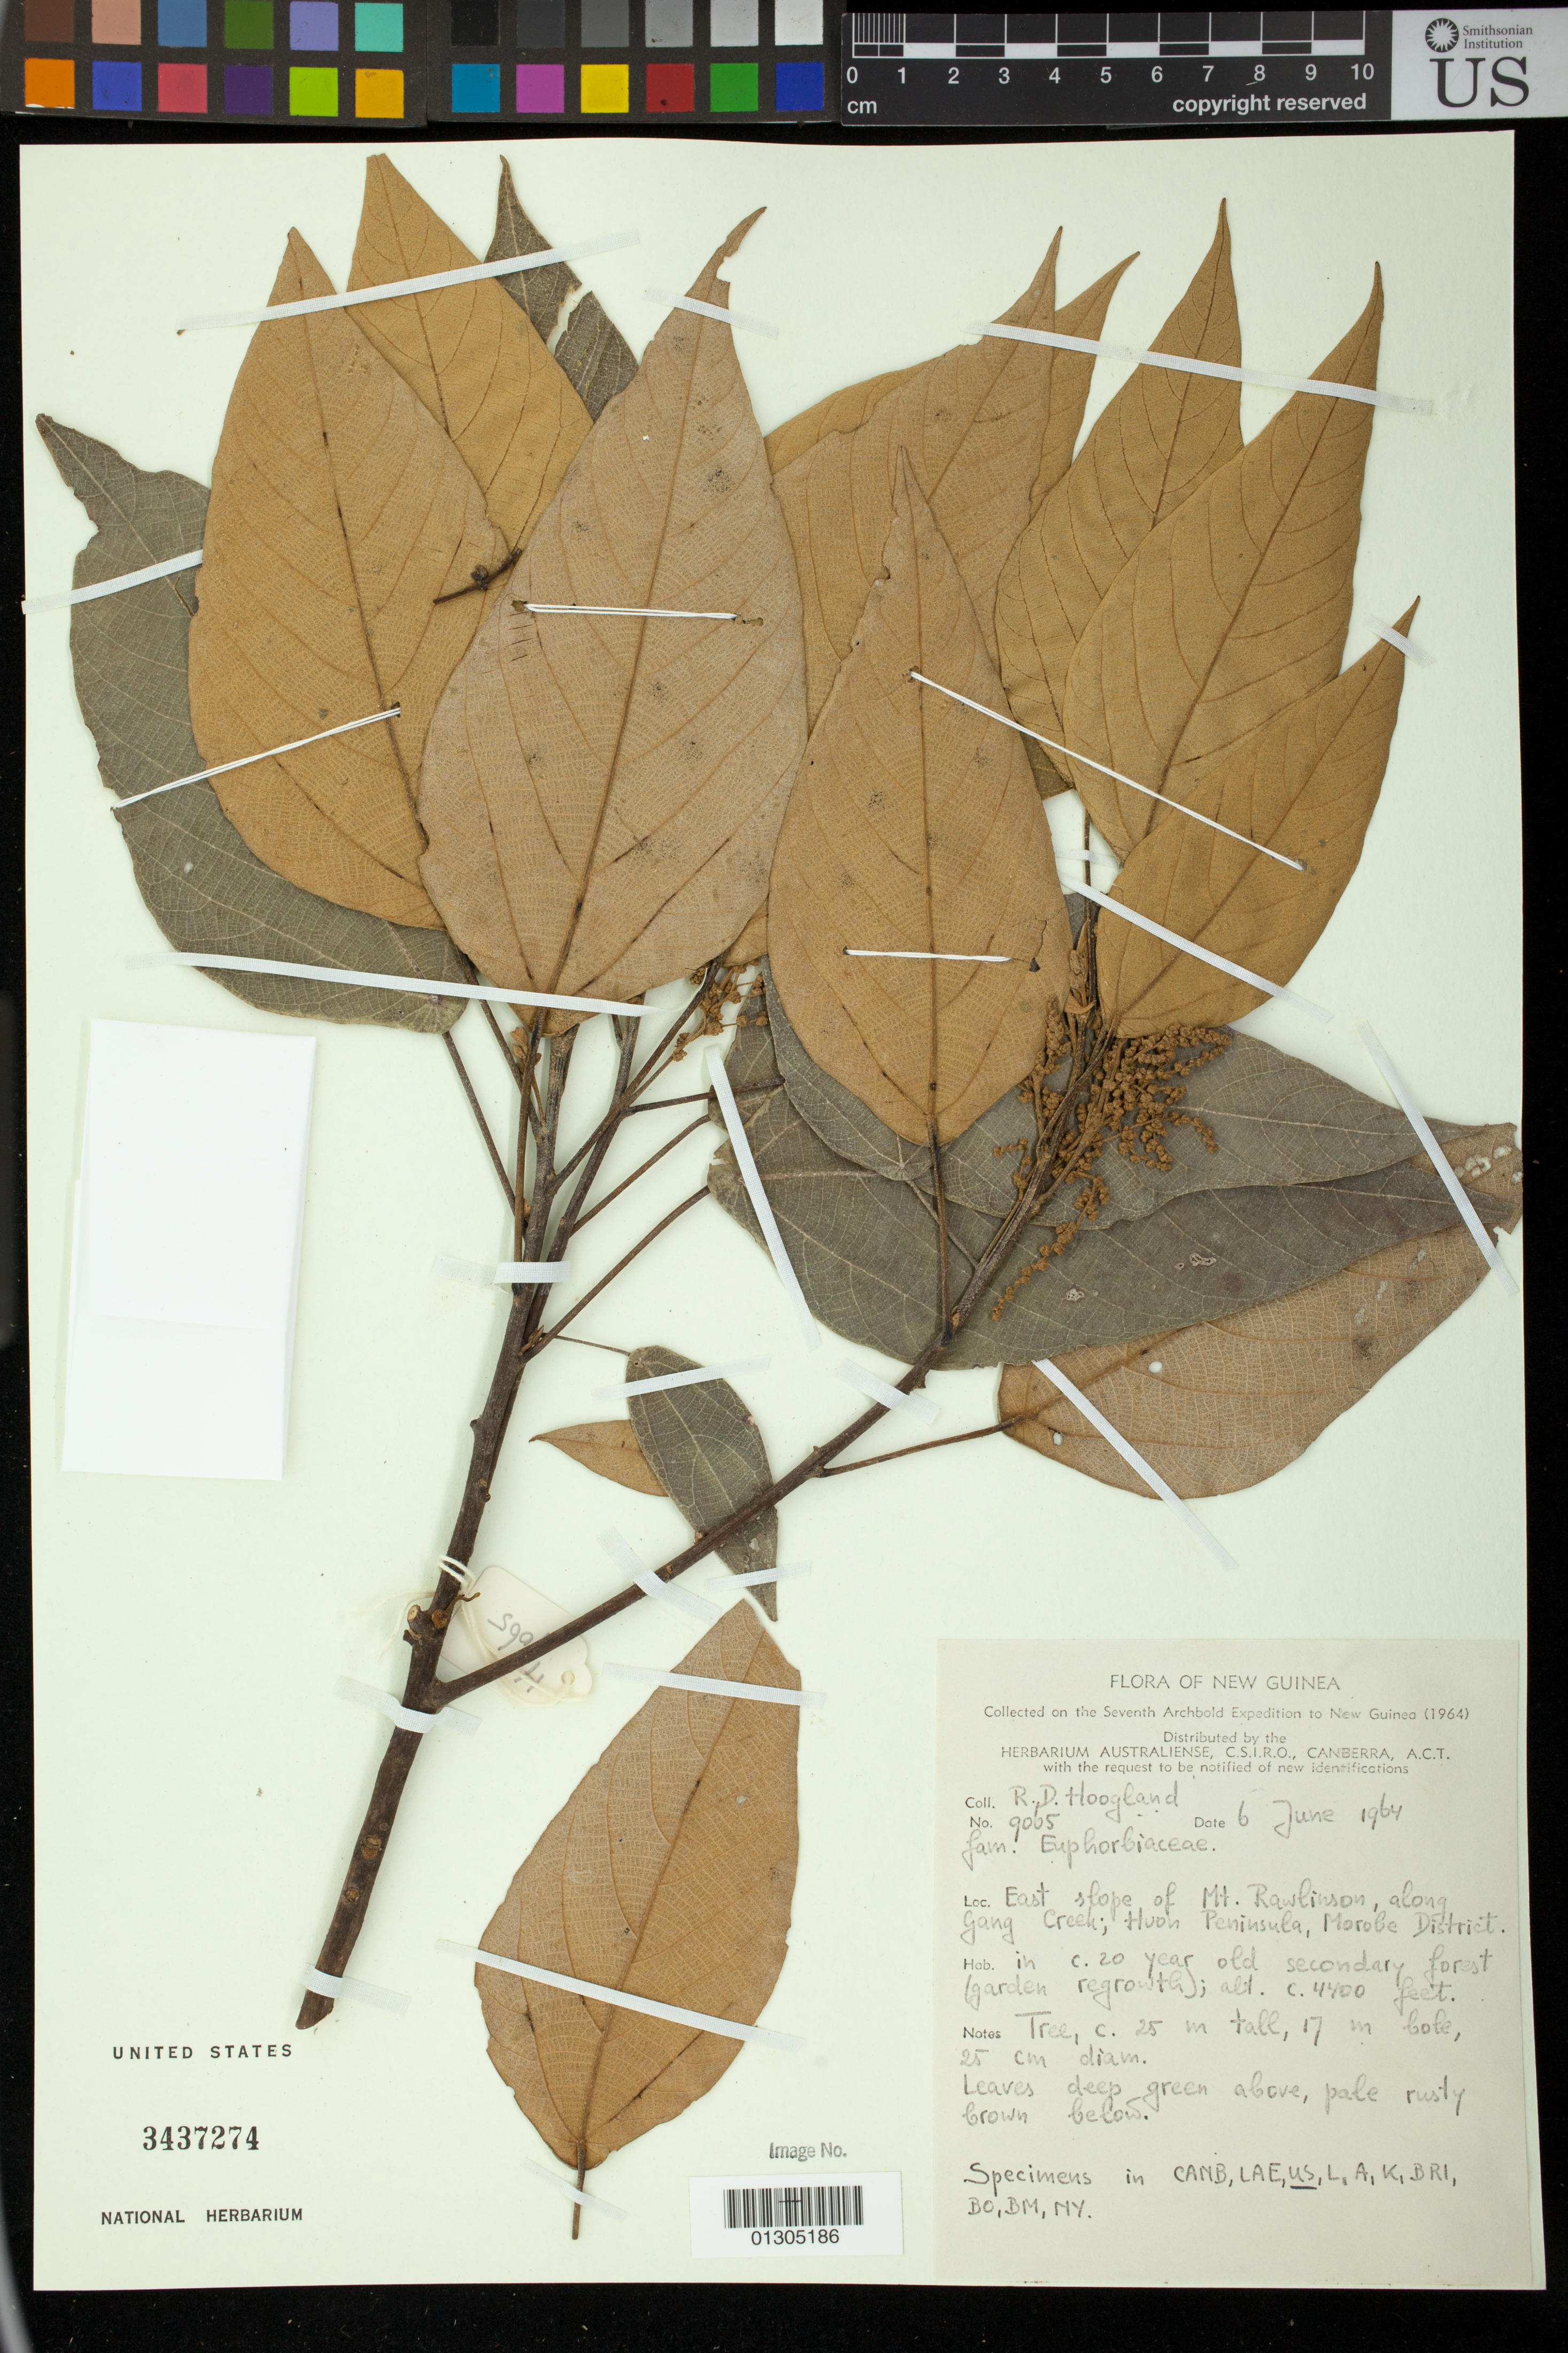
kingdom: Plantae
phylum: Tracheophyta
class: Magnoliopsida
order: Malpighiales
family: Euphorbiaceae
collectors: R. D. Hoogland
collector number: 9005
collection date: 1964-06-06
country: Papua New Guinea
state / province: Morobe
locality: East slope of Mt. Rawlinson, along Gang Creek; Huon Peninsula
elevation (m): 1341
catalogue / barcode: US 3437274